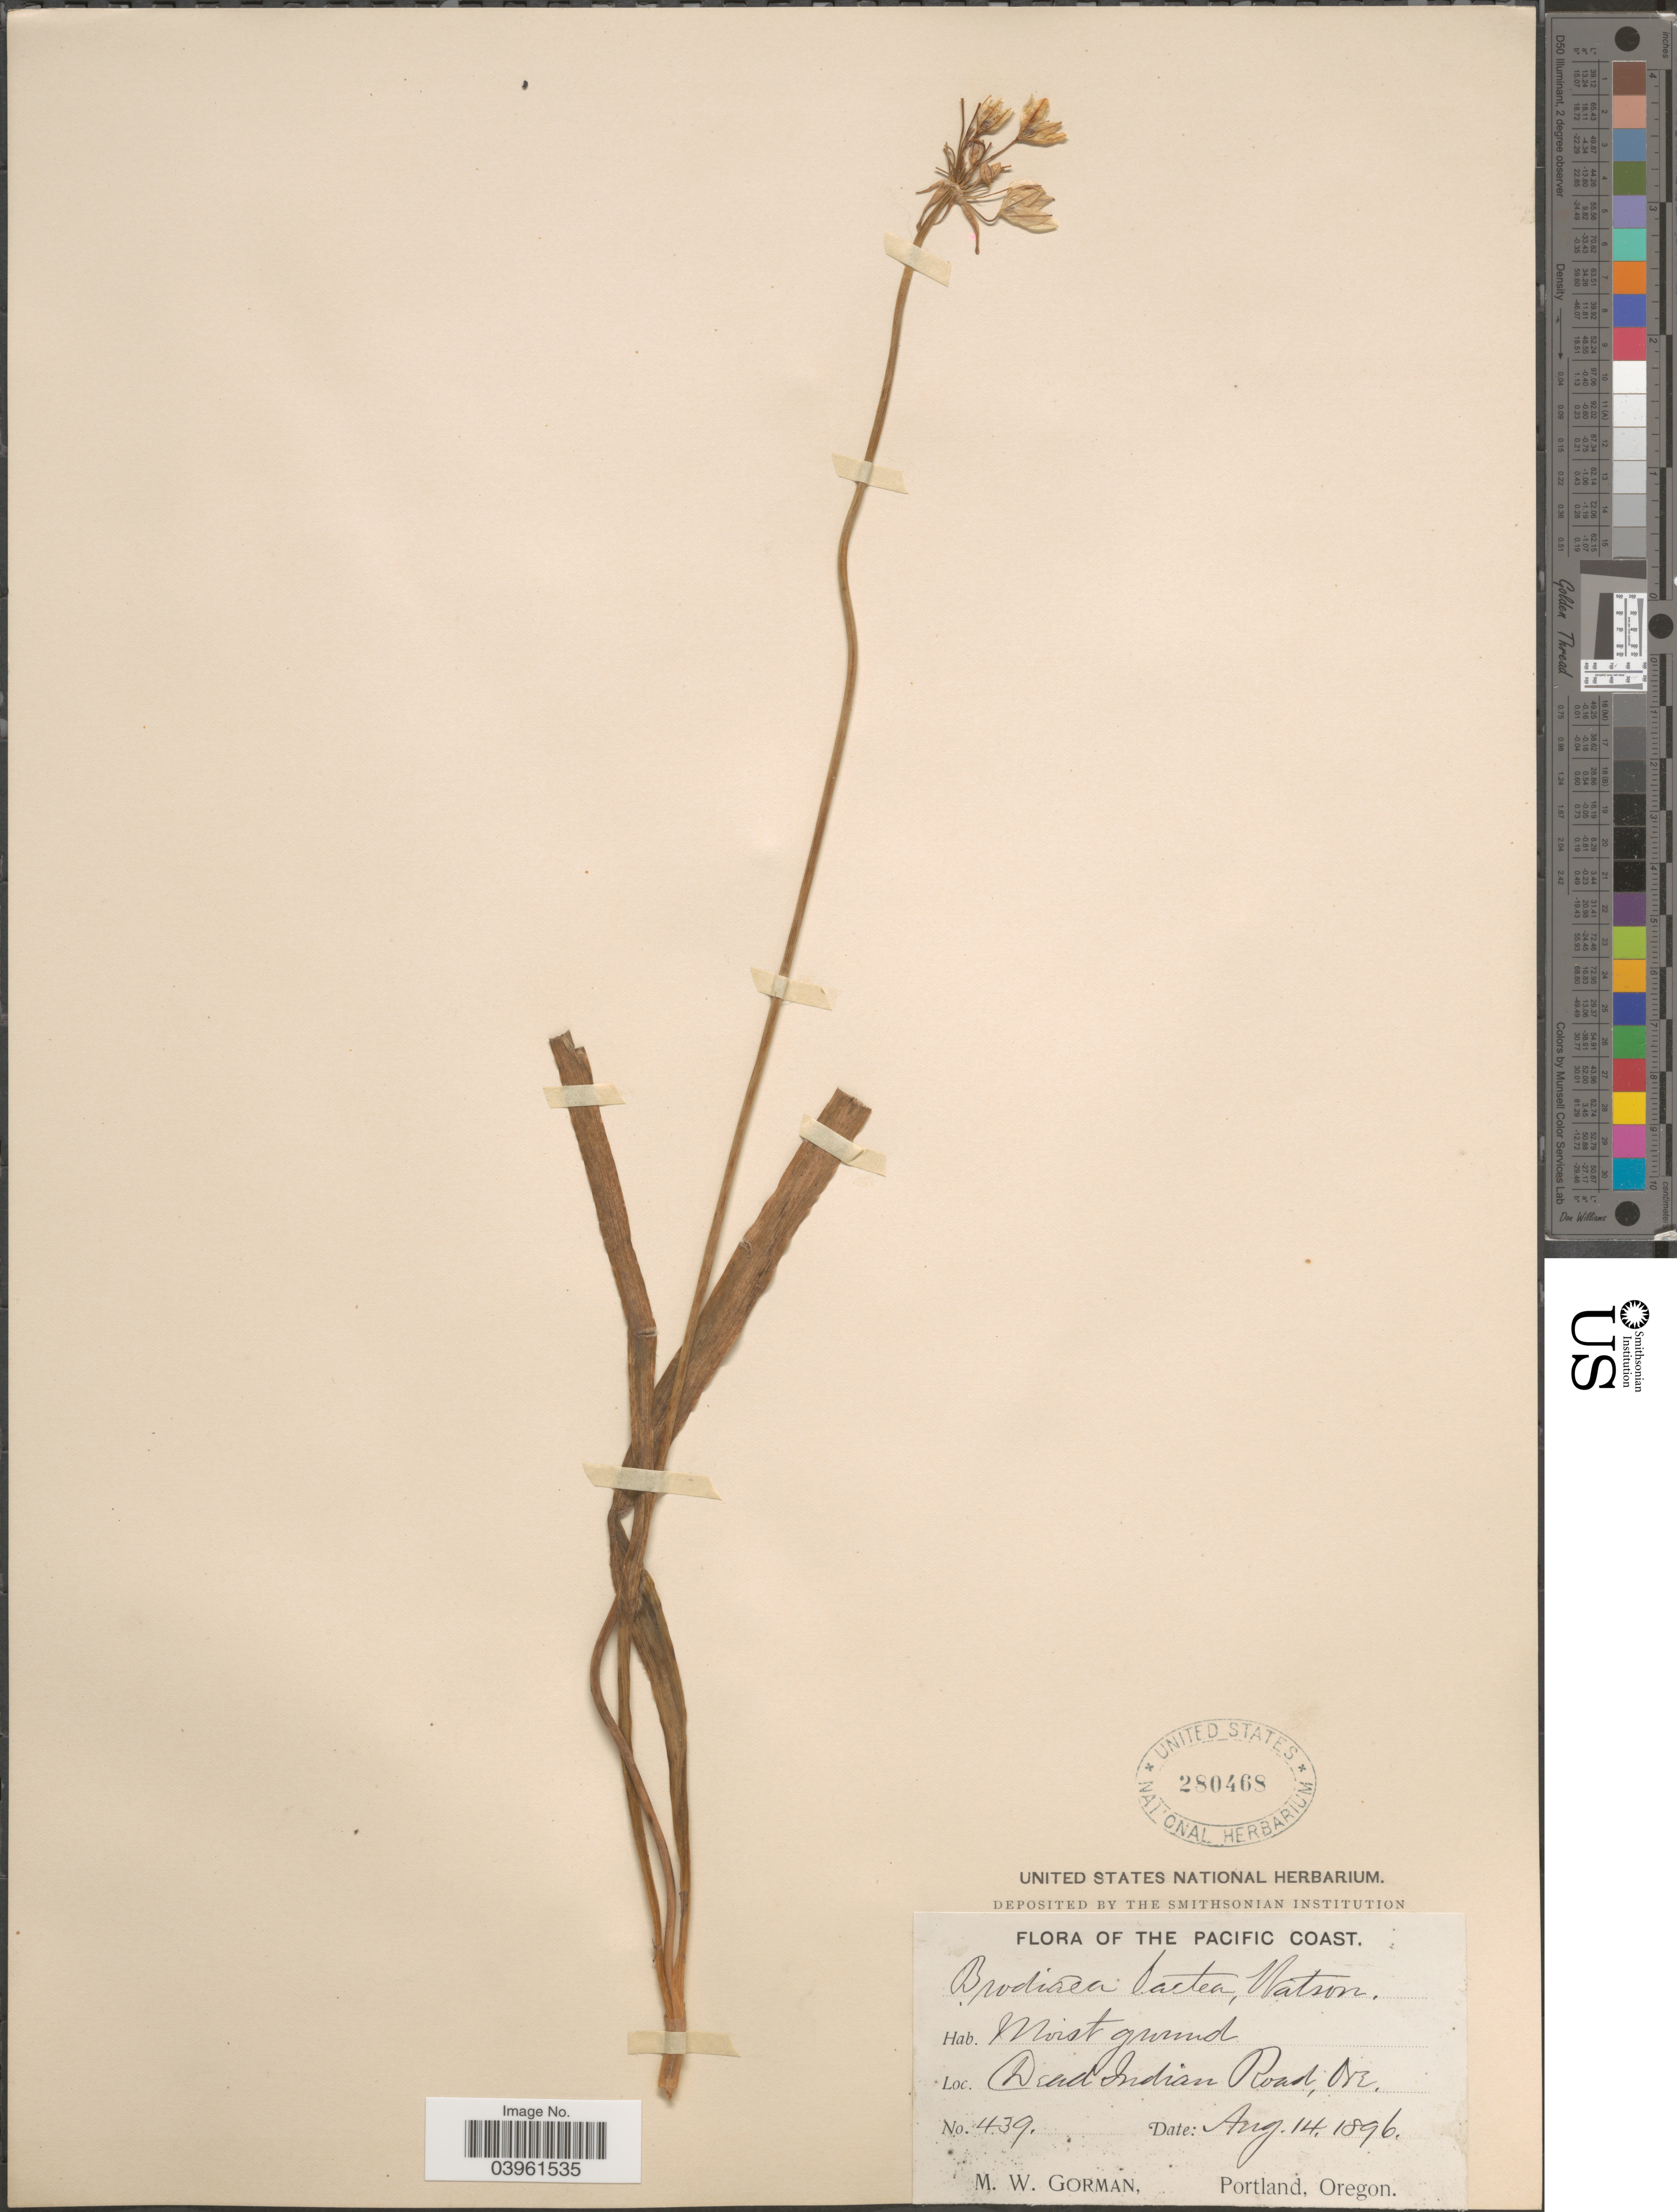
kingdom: Plantae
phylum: Tracheophyta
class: Liliopsida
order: Asparagales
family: Asparagaceae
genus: Triteleia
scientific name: Triteleia hyacinthina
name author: (Lindl.) Greene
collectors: M. W. Gorman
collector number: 439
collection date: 1896-08-14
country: United States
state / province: Oregon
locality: The Pacific Coast. Dead Indian Road.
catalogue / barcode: US 280468